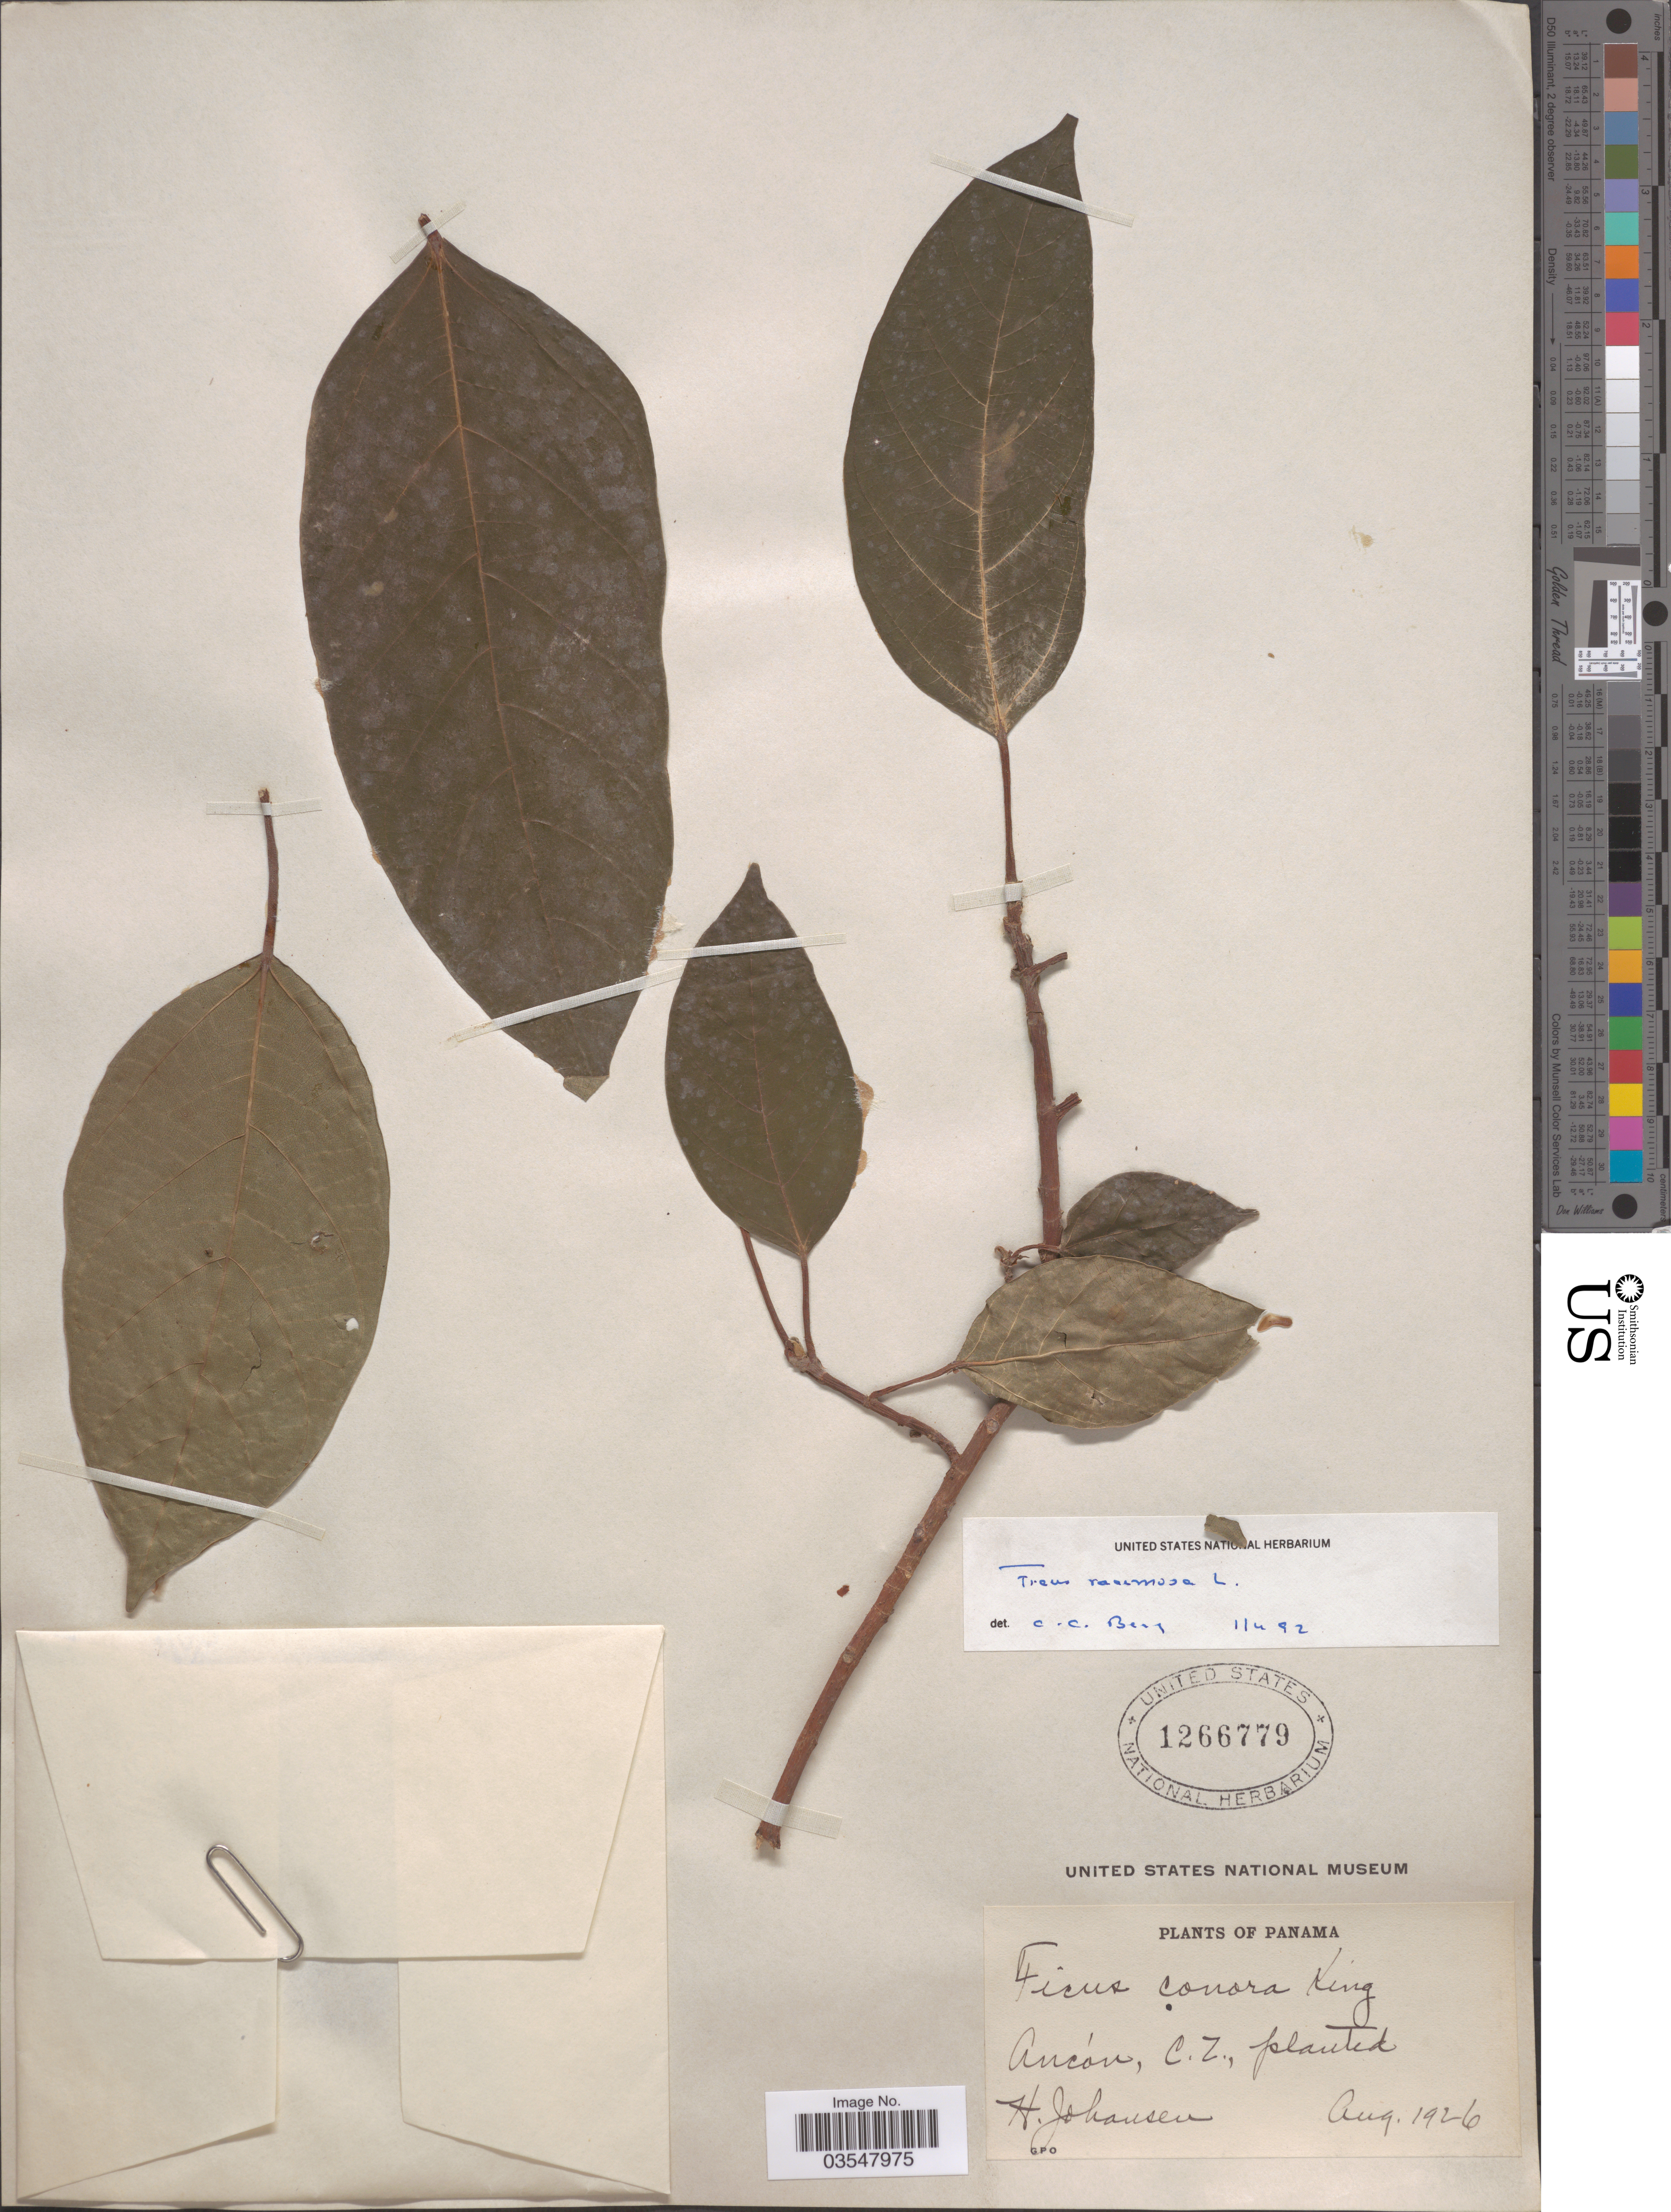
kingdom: Plantae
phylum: Tracheophyta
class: Magnoliopsida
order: Rosales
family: Moraceae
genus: Ficus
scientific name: Ficus racemosa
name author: L.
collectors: H. Johansen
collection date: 1926-08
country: Panama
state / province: Colón / Panamá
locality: Ancón, C. Z.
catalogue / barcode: US 1266779